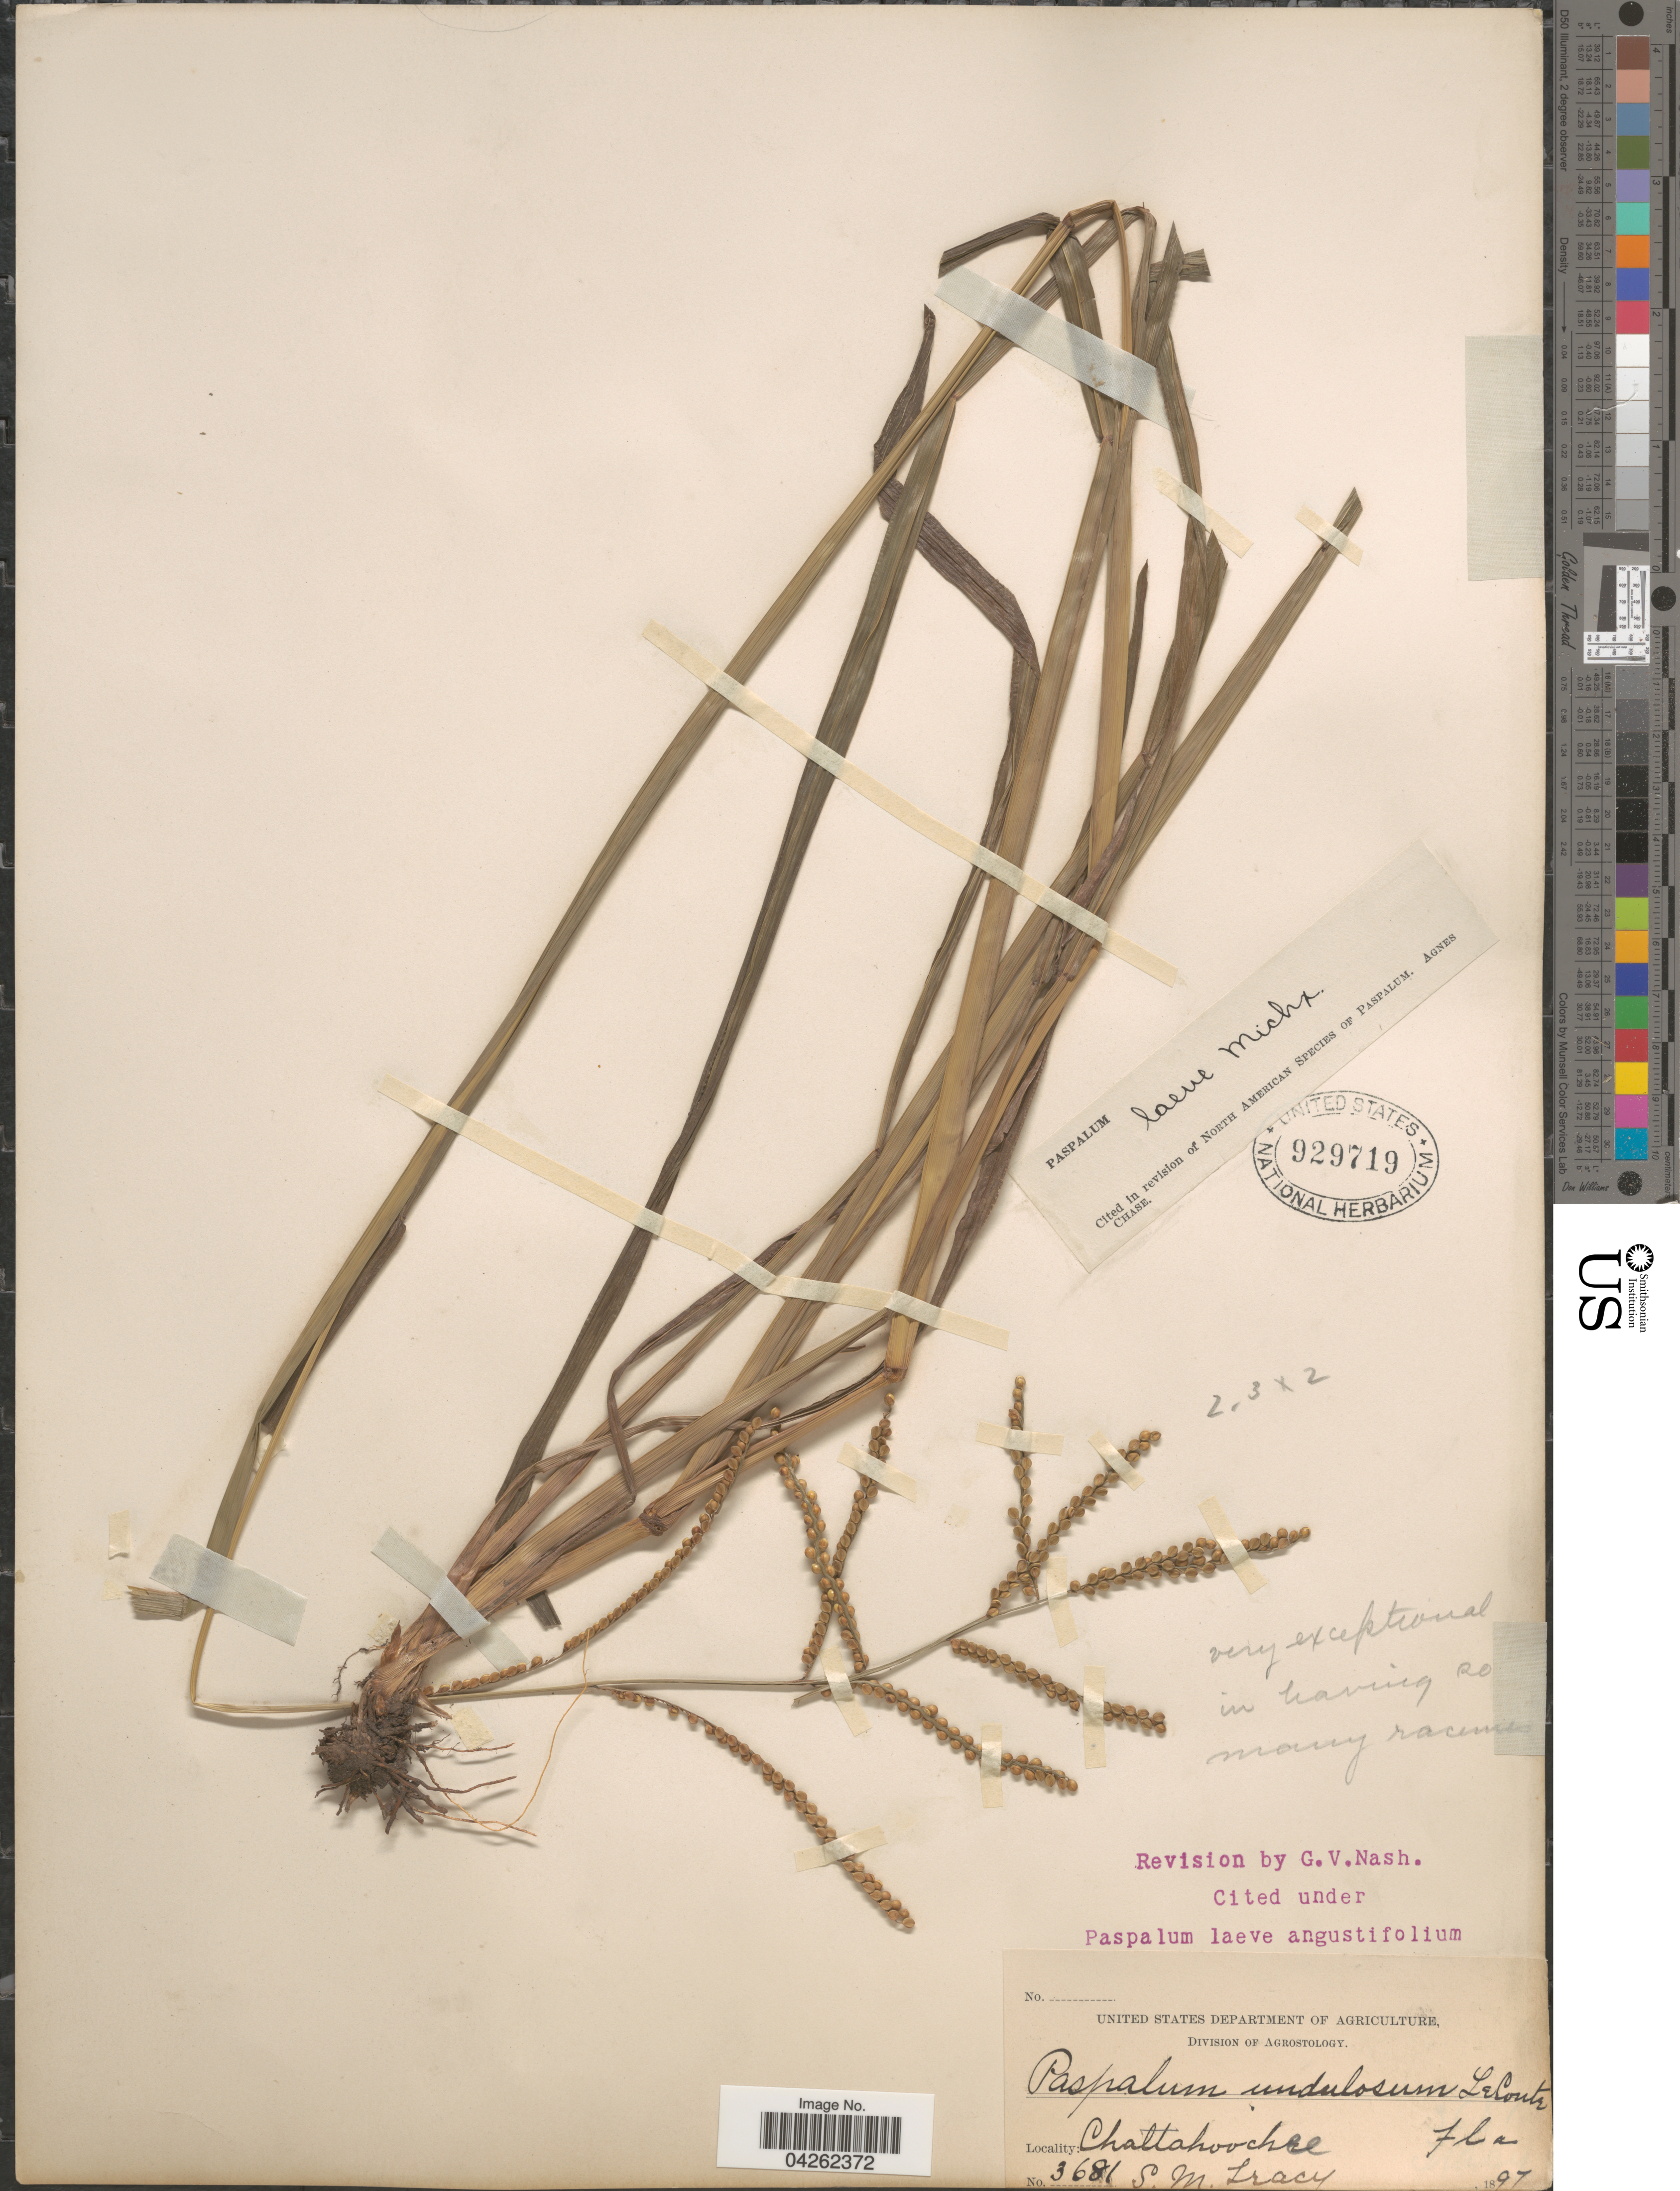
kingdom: Plantae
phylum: Tracheophyta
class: Liliopsida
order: Poales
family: Poaceae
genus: Paspalum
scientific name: Paspalum laeve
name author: Michx.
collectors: S. M. Tracy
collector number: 3681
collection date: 1897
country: United States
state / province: Florida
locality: Chattahoochee.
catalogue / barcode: US 929719